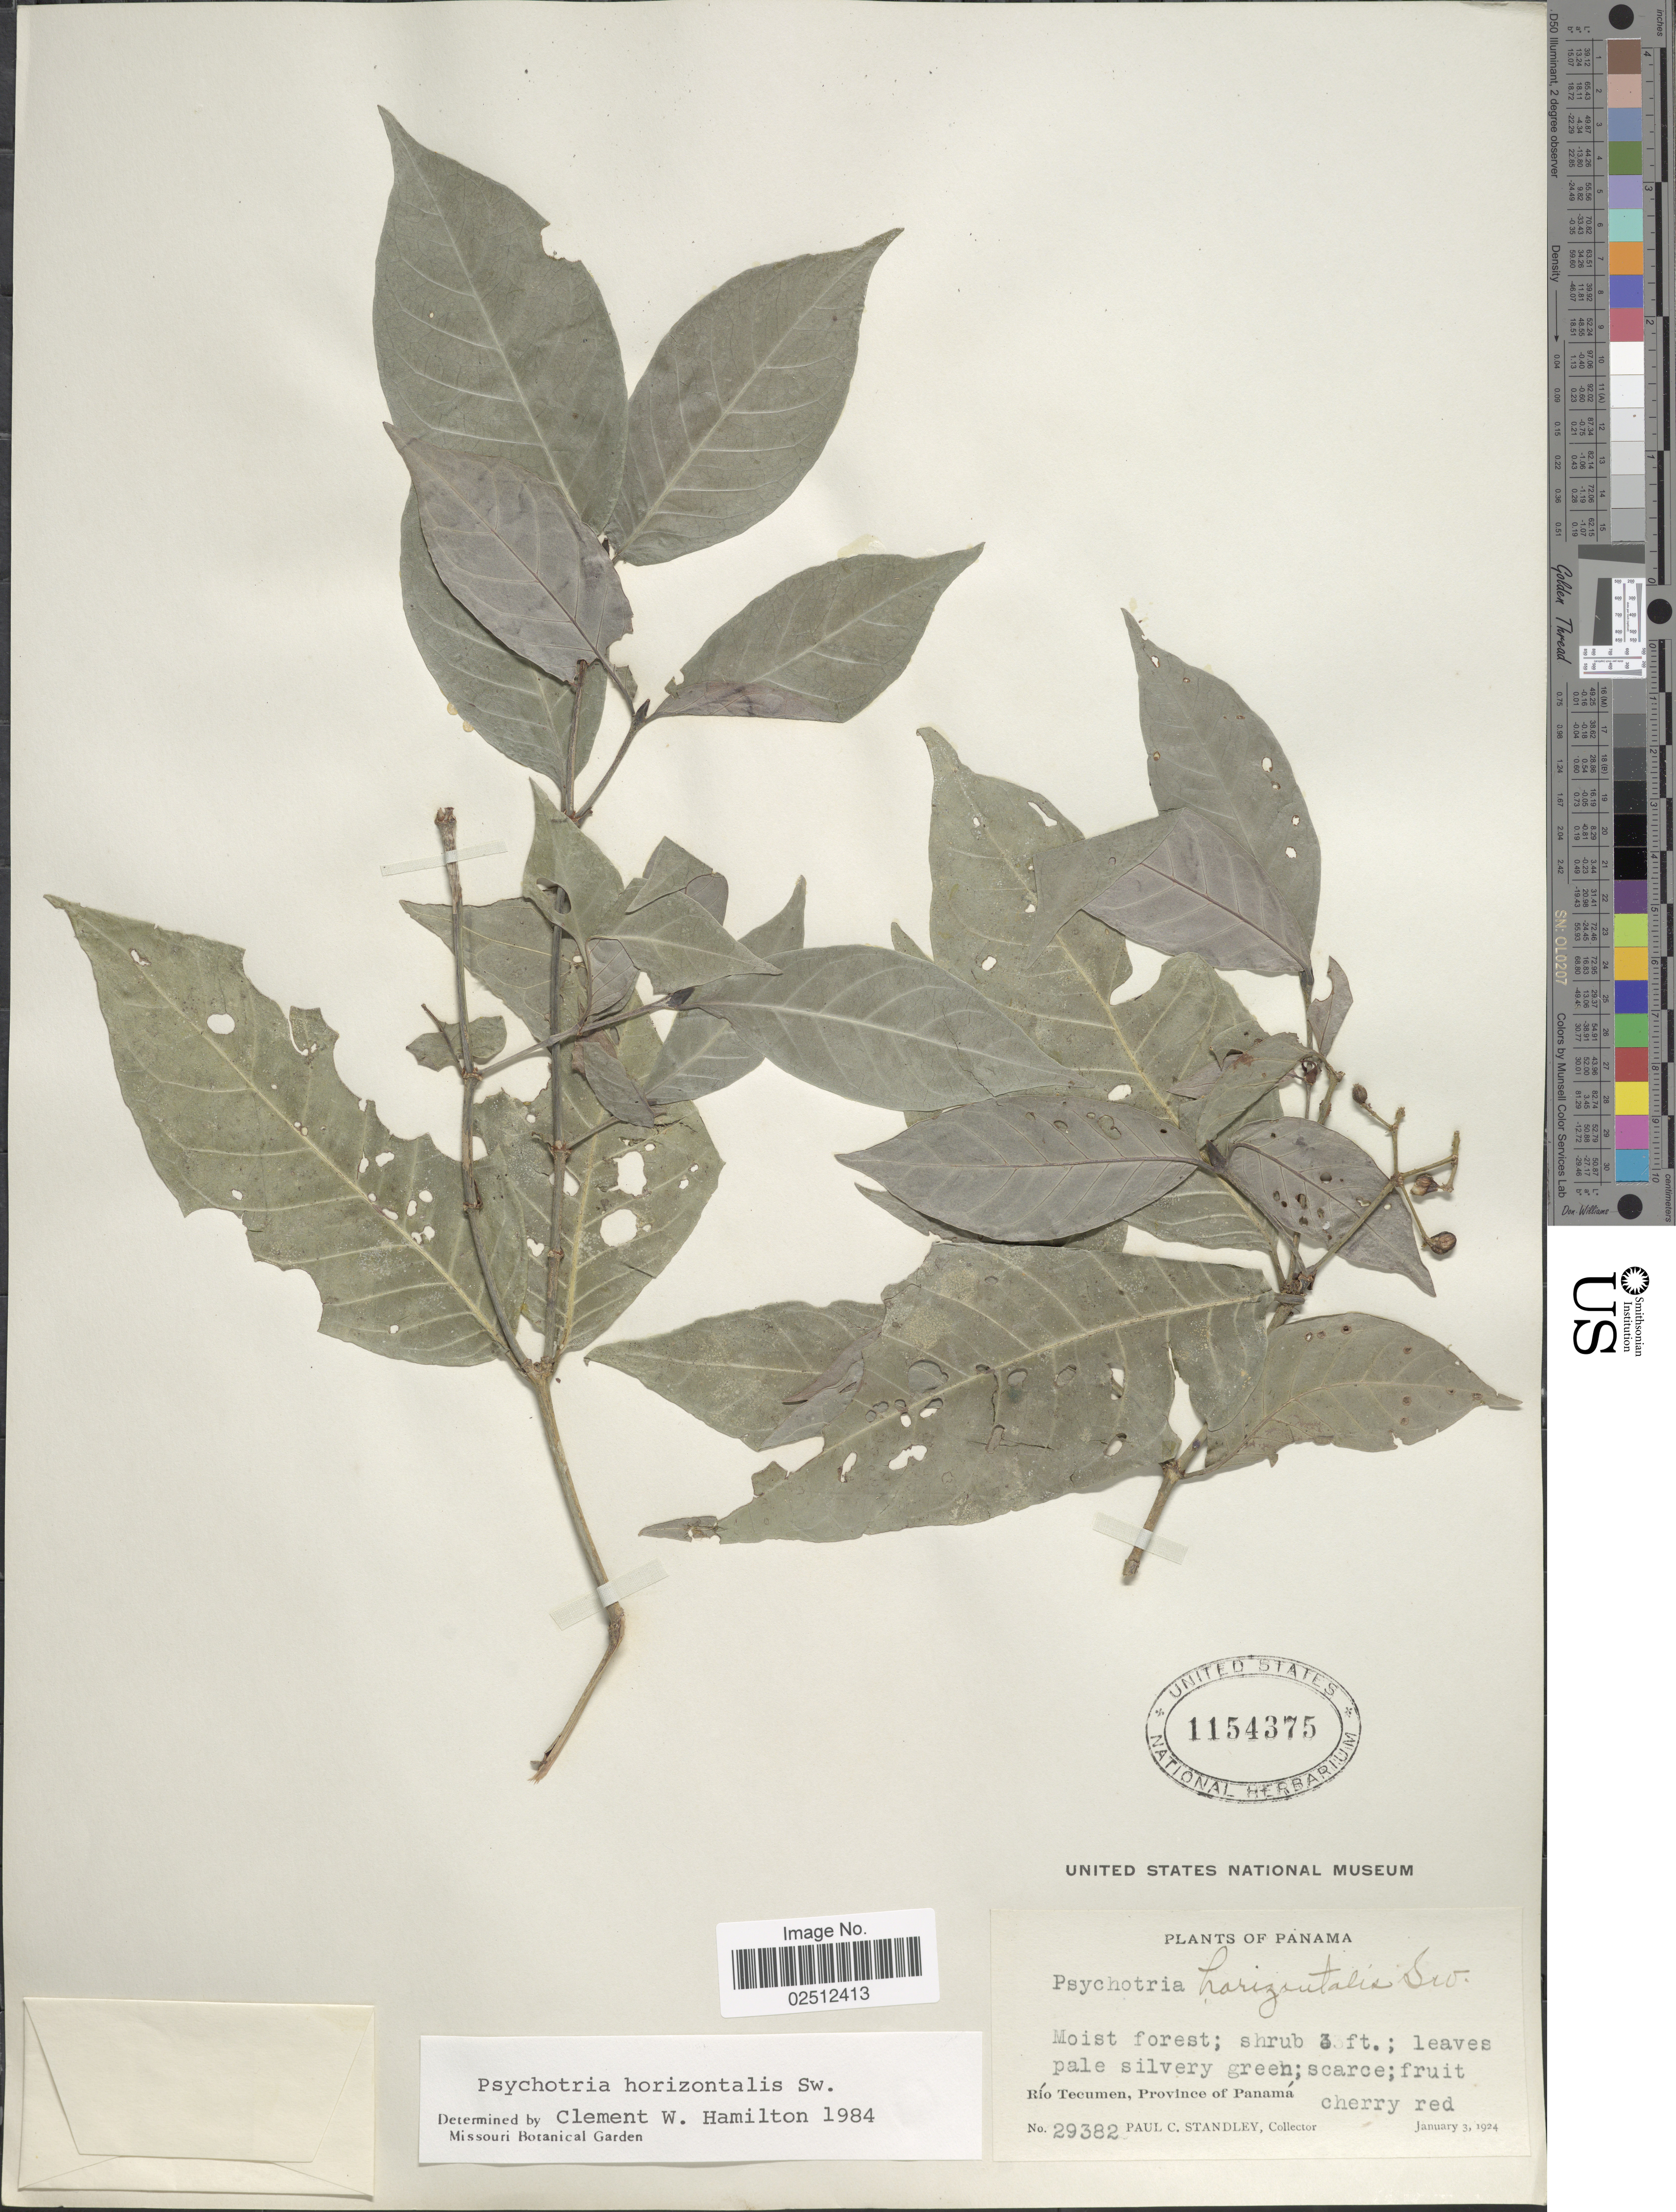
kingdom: Plantae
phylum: Tracheophyta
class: Magnoliopsida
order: Gentianales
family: Rubiaceae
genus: Psychotria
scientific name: Psychotria horizontalis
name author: Sw.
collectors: P. C. Standley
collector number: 29382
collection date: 1924-01-03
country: Panama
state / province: Panamá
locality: Rio Tecumen, Province of Panama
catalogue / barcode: US 1154375